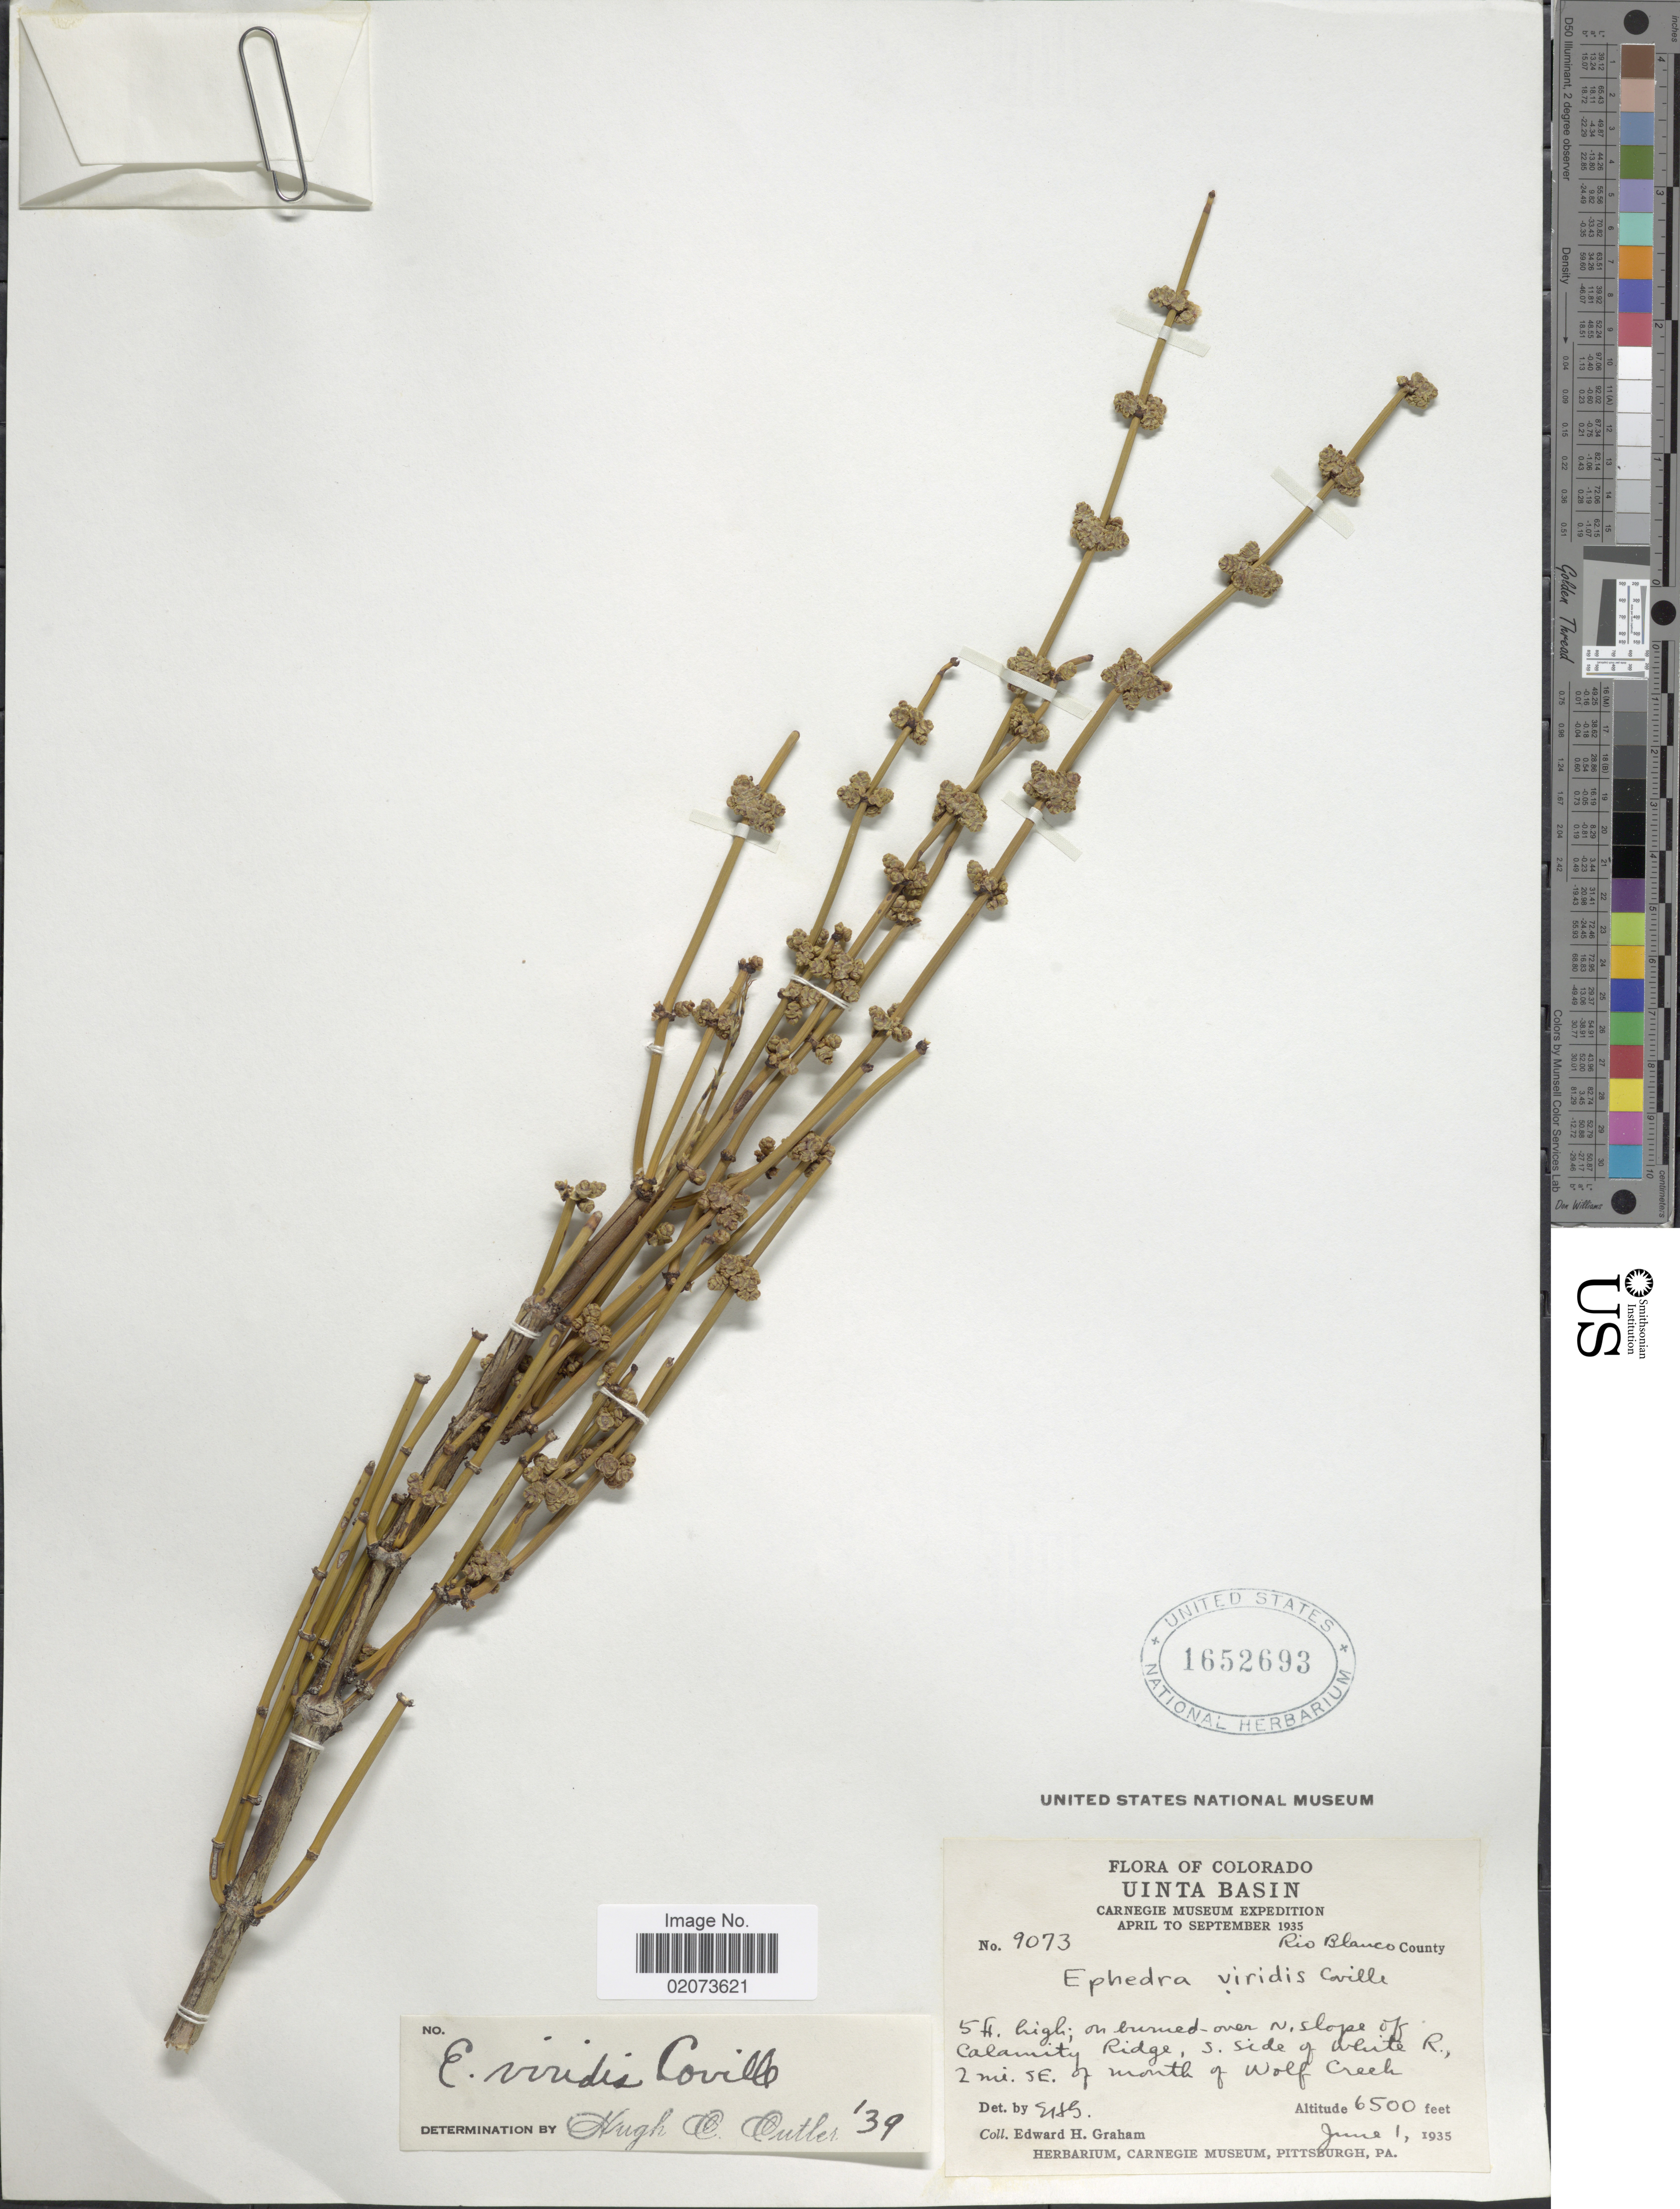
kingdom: Plantae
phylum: Tracheophyta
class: Gnetopsida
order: Ephedrales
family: Ephedraceae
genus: Ephedra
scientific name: Ephedra viridis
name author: Coville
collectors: E. H. Graham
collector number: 9073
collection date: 1935-06-01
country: United States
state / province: Colorado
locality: Rio Blanco County, on burned over N. slope of Calamity Ridge, s. side of White R., 2 mi. SE. of mouth of Wolf Creek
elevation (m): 1981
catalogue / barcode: US 1652693